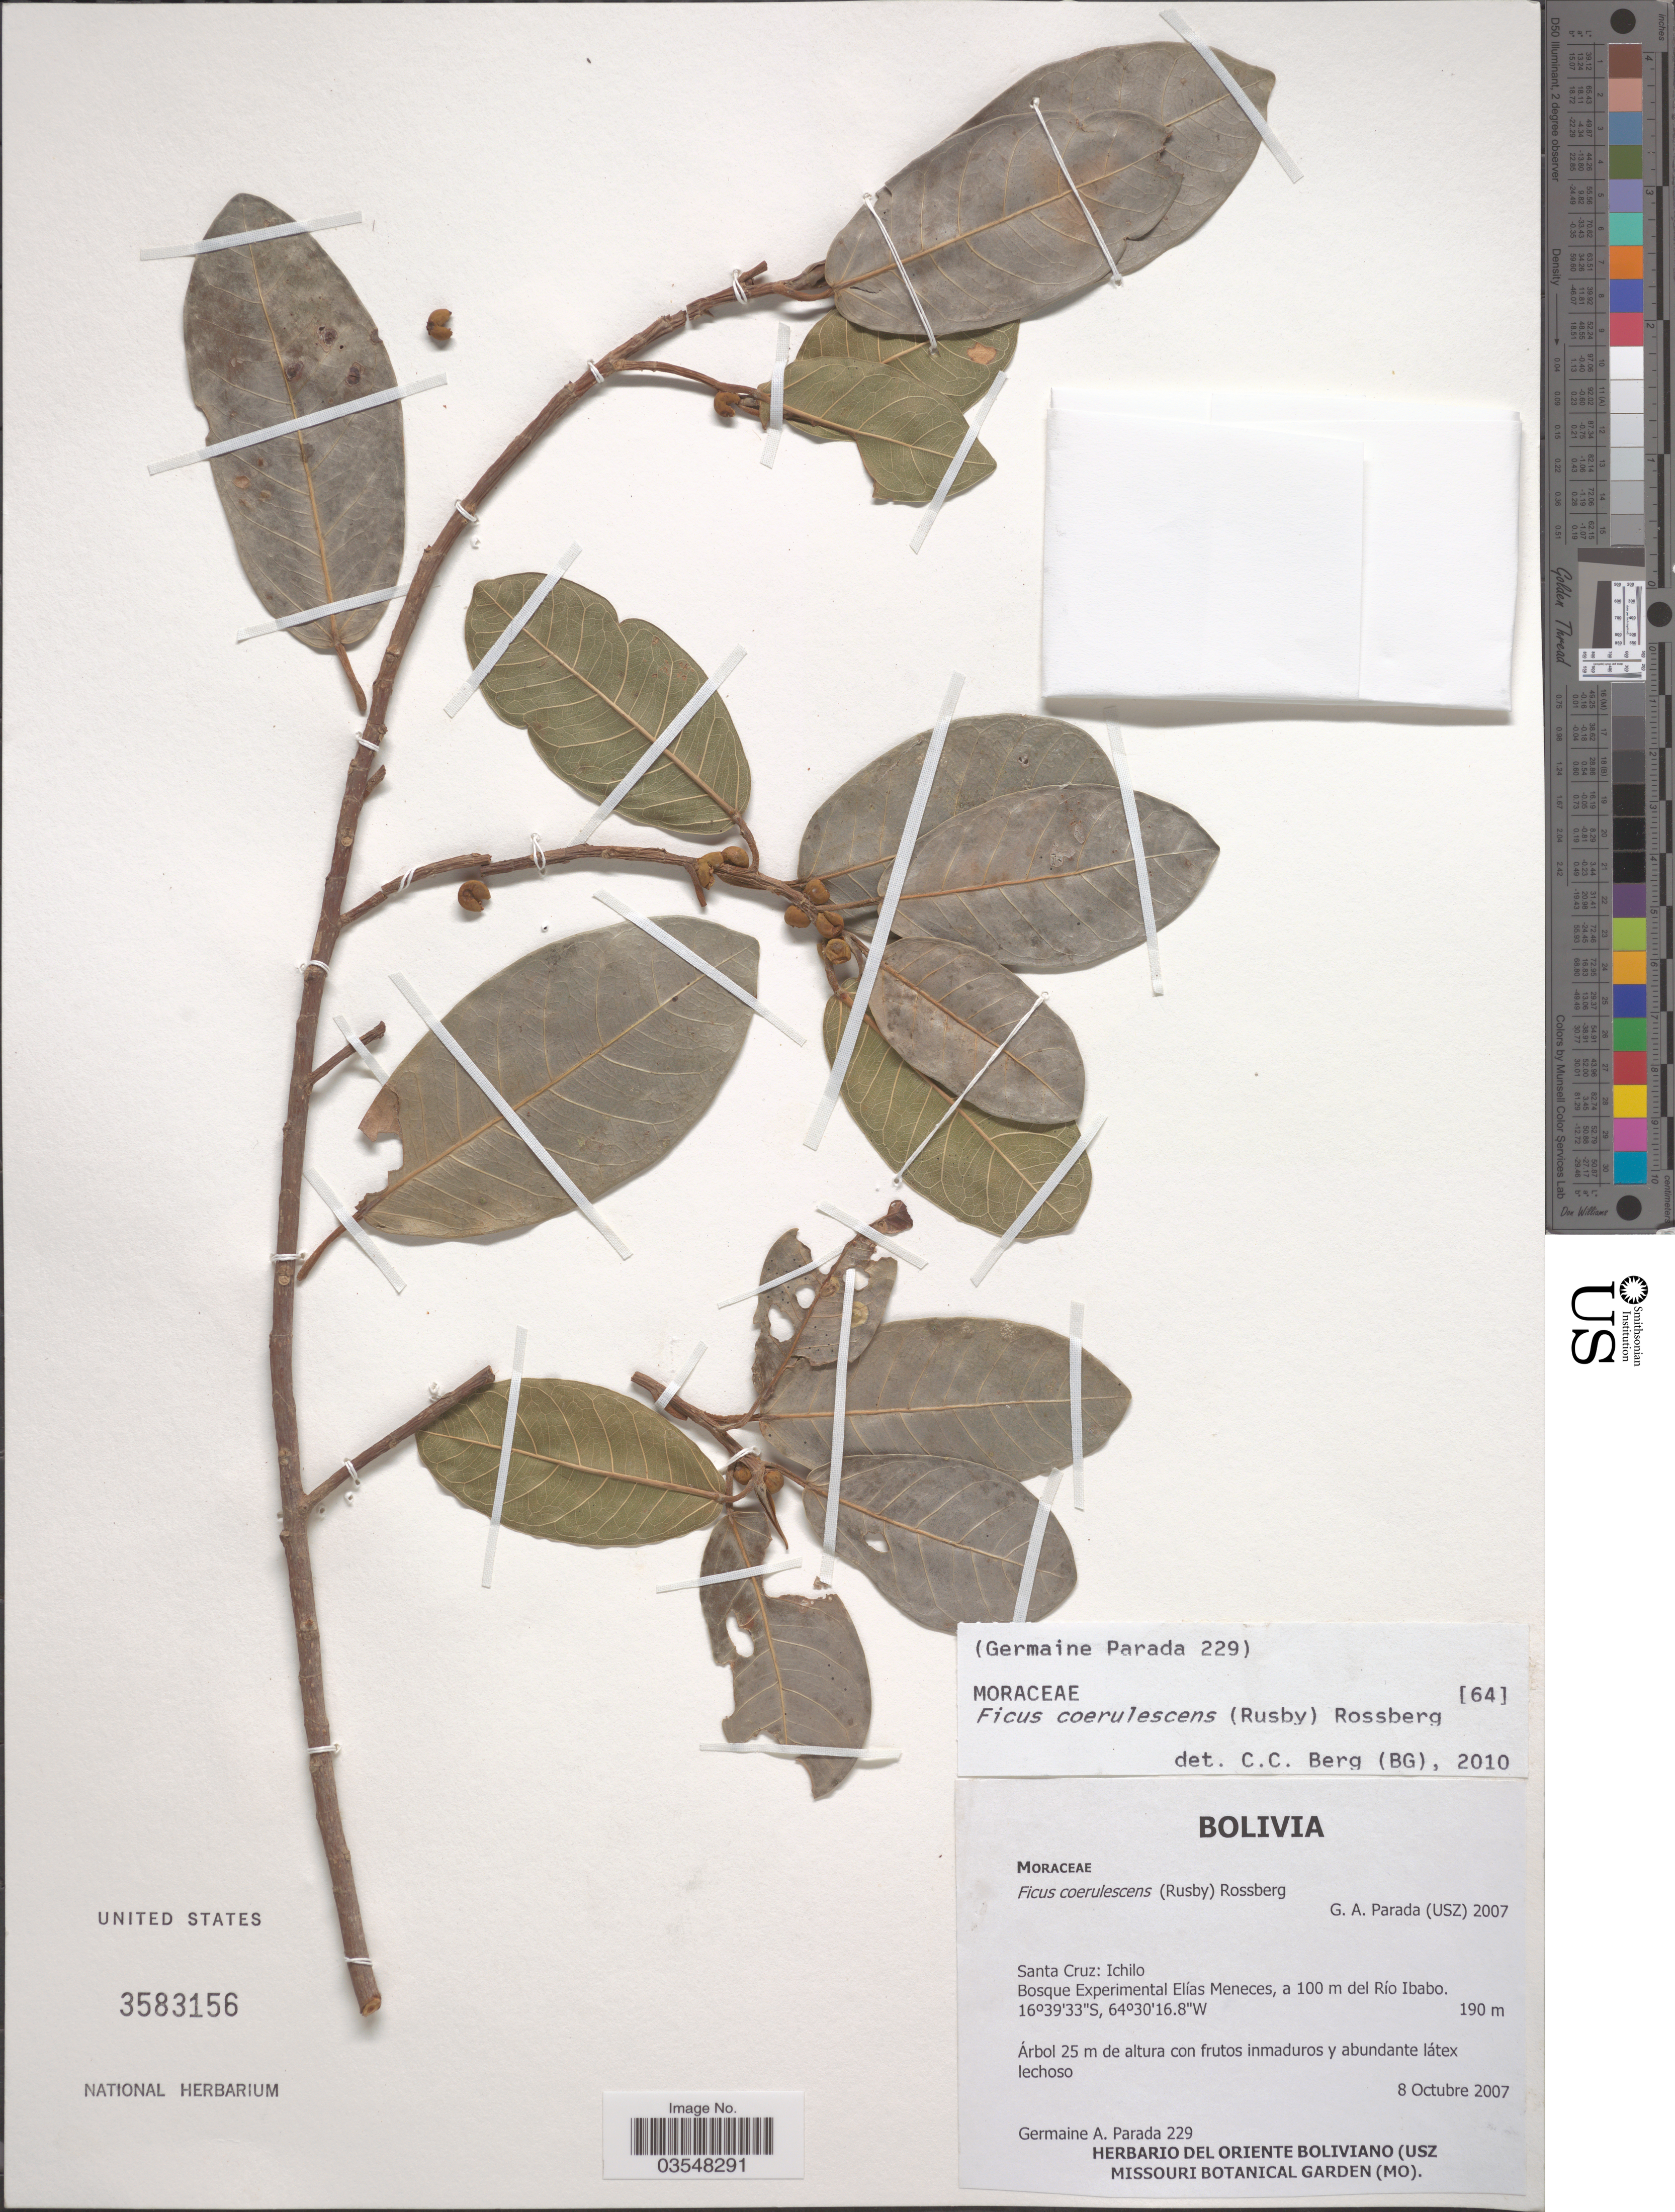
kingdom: Plantae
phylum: Tracheophyta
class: Magnoliopsida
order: Rosales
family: Moraceae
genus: Ficus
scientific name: Ficus coerulescens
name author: (Rusby) Rossberg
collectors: G. Parada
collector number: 229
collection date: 2007-10-08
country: Bolivia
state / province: Santa Cruz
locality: Ichilo. Bosque Experimental Elías Meneces, a 100 m del Río Ibabo.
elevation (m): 190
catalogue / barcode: US 3583156